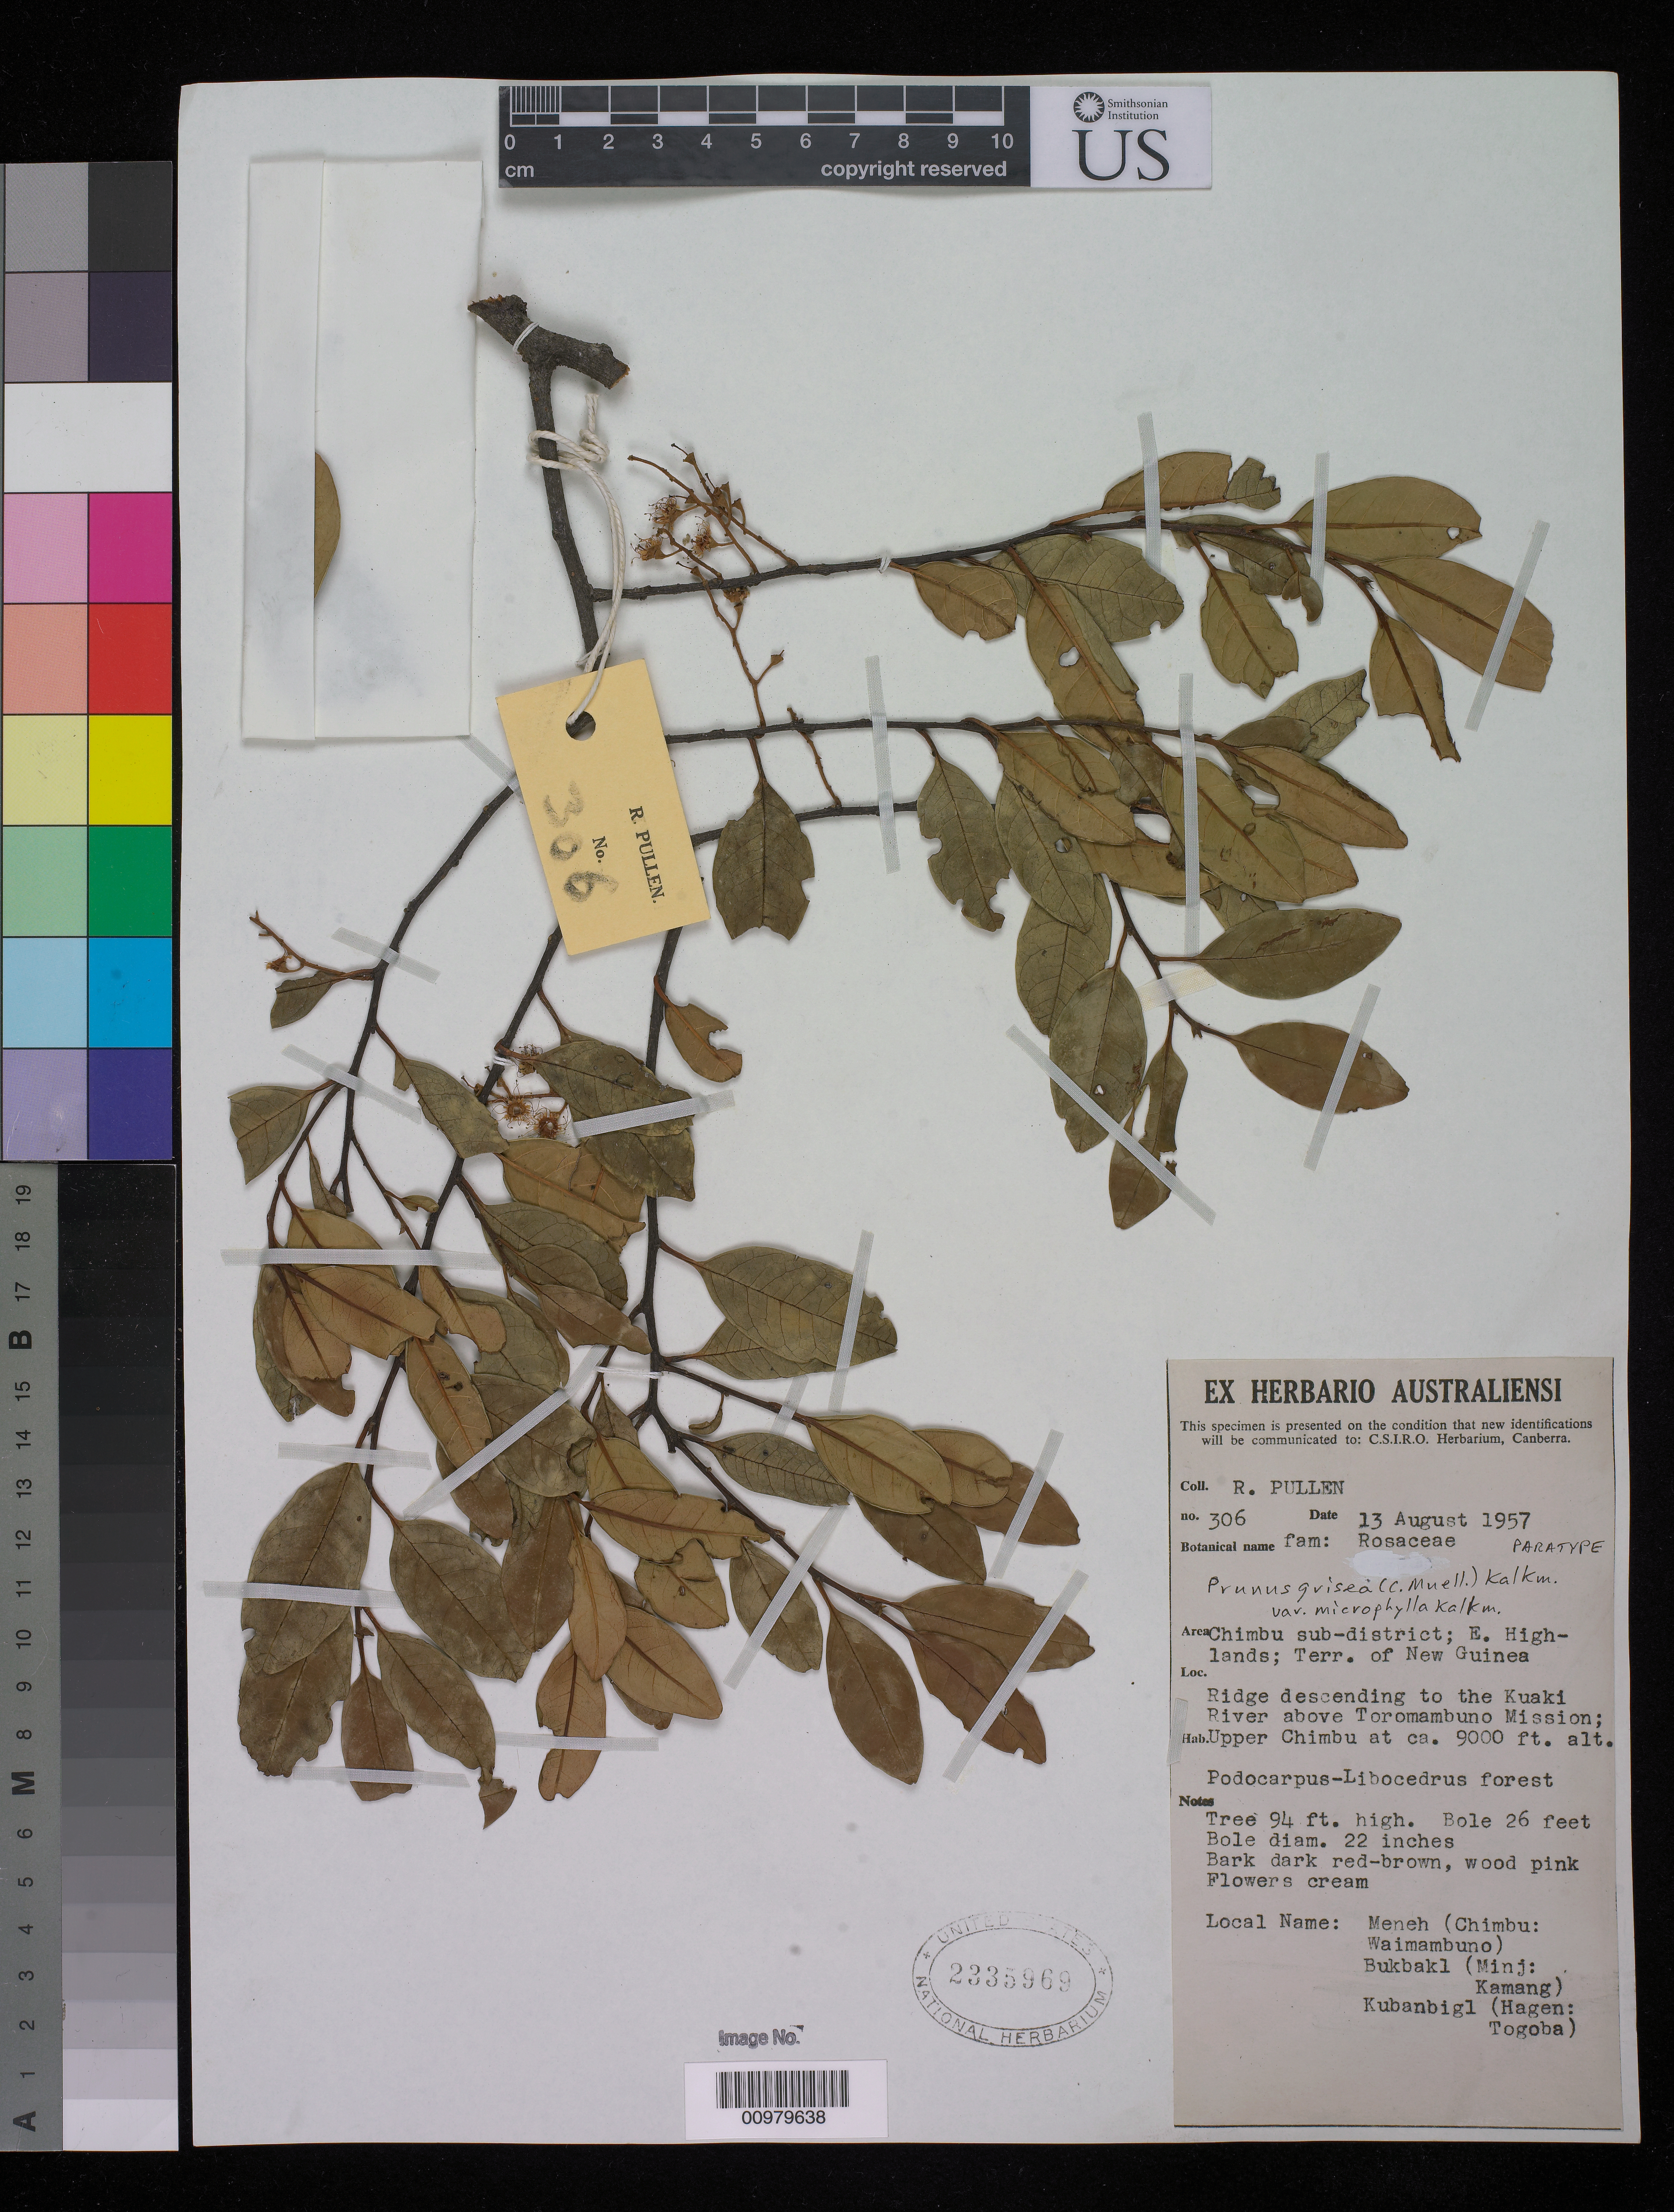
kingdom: Plantae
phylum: Tracheophyta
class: Magnoliopsida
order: Rosales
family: Rosaceae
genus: Prunus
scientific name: Prunus grisea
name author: (Blume ex K. Müller) Kalkman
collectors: R. Pullen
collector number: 306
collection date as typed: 13 Aug 1957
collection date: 1957-08-13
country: Papua New Guinea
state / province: Chimbu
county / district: Goroka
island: New Guinea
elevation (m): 2743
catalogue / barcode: US 2335969